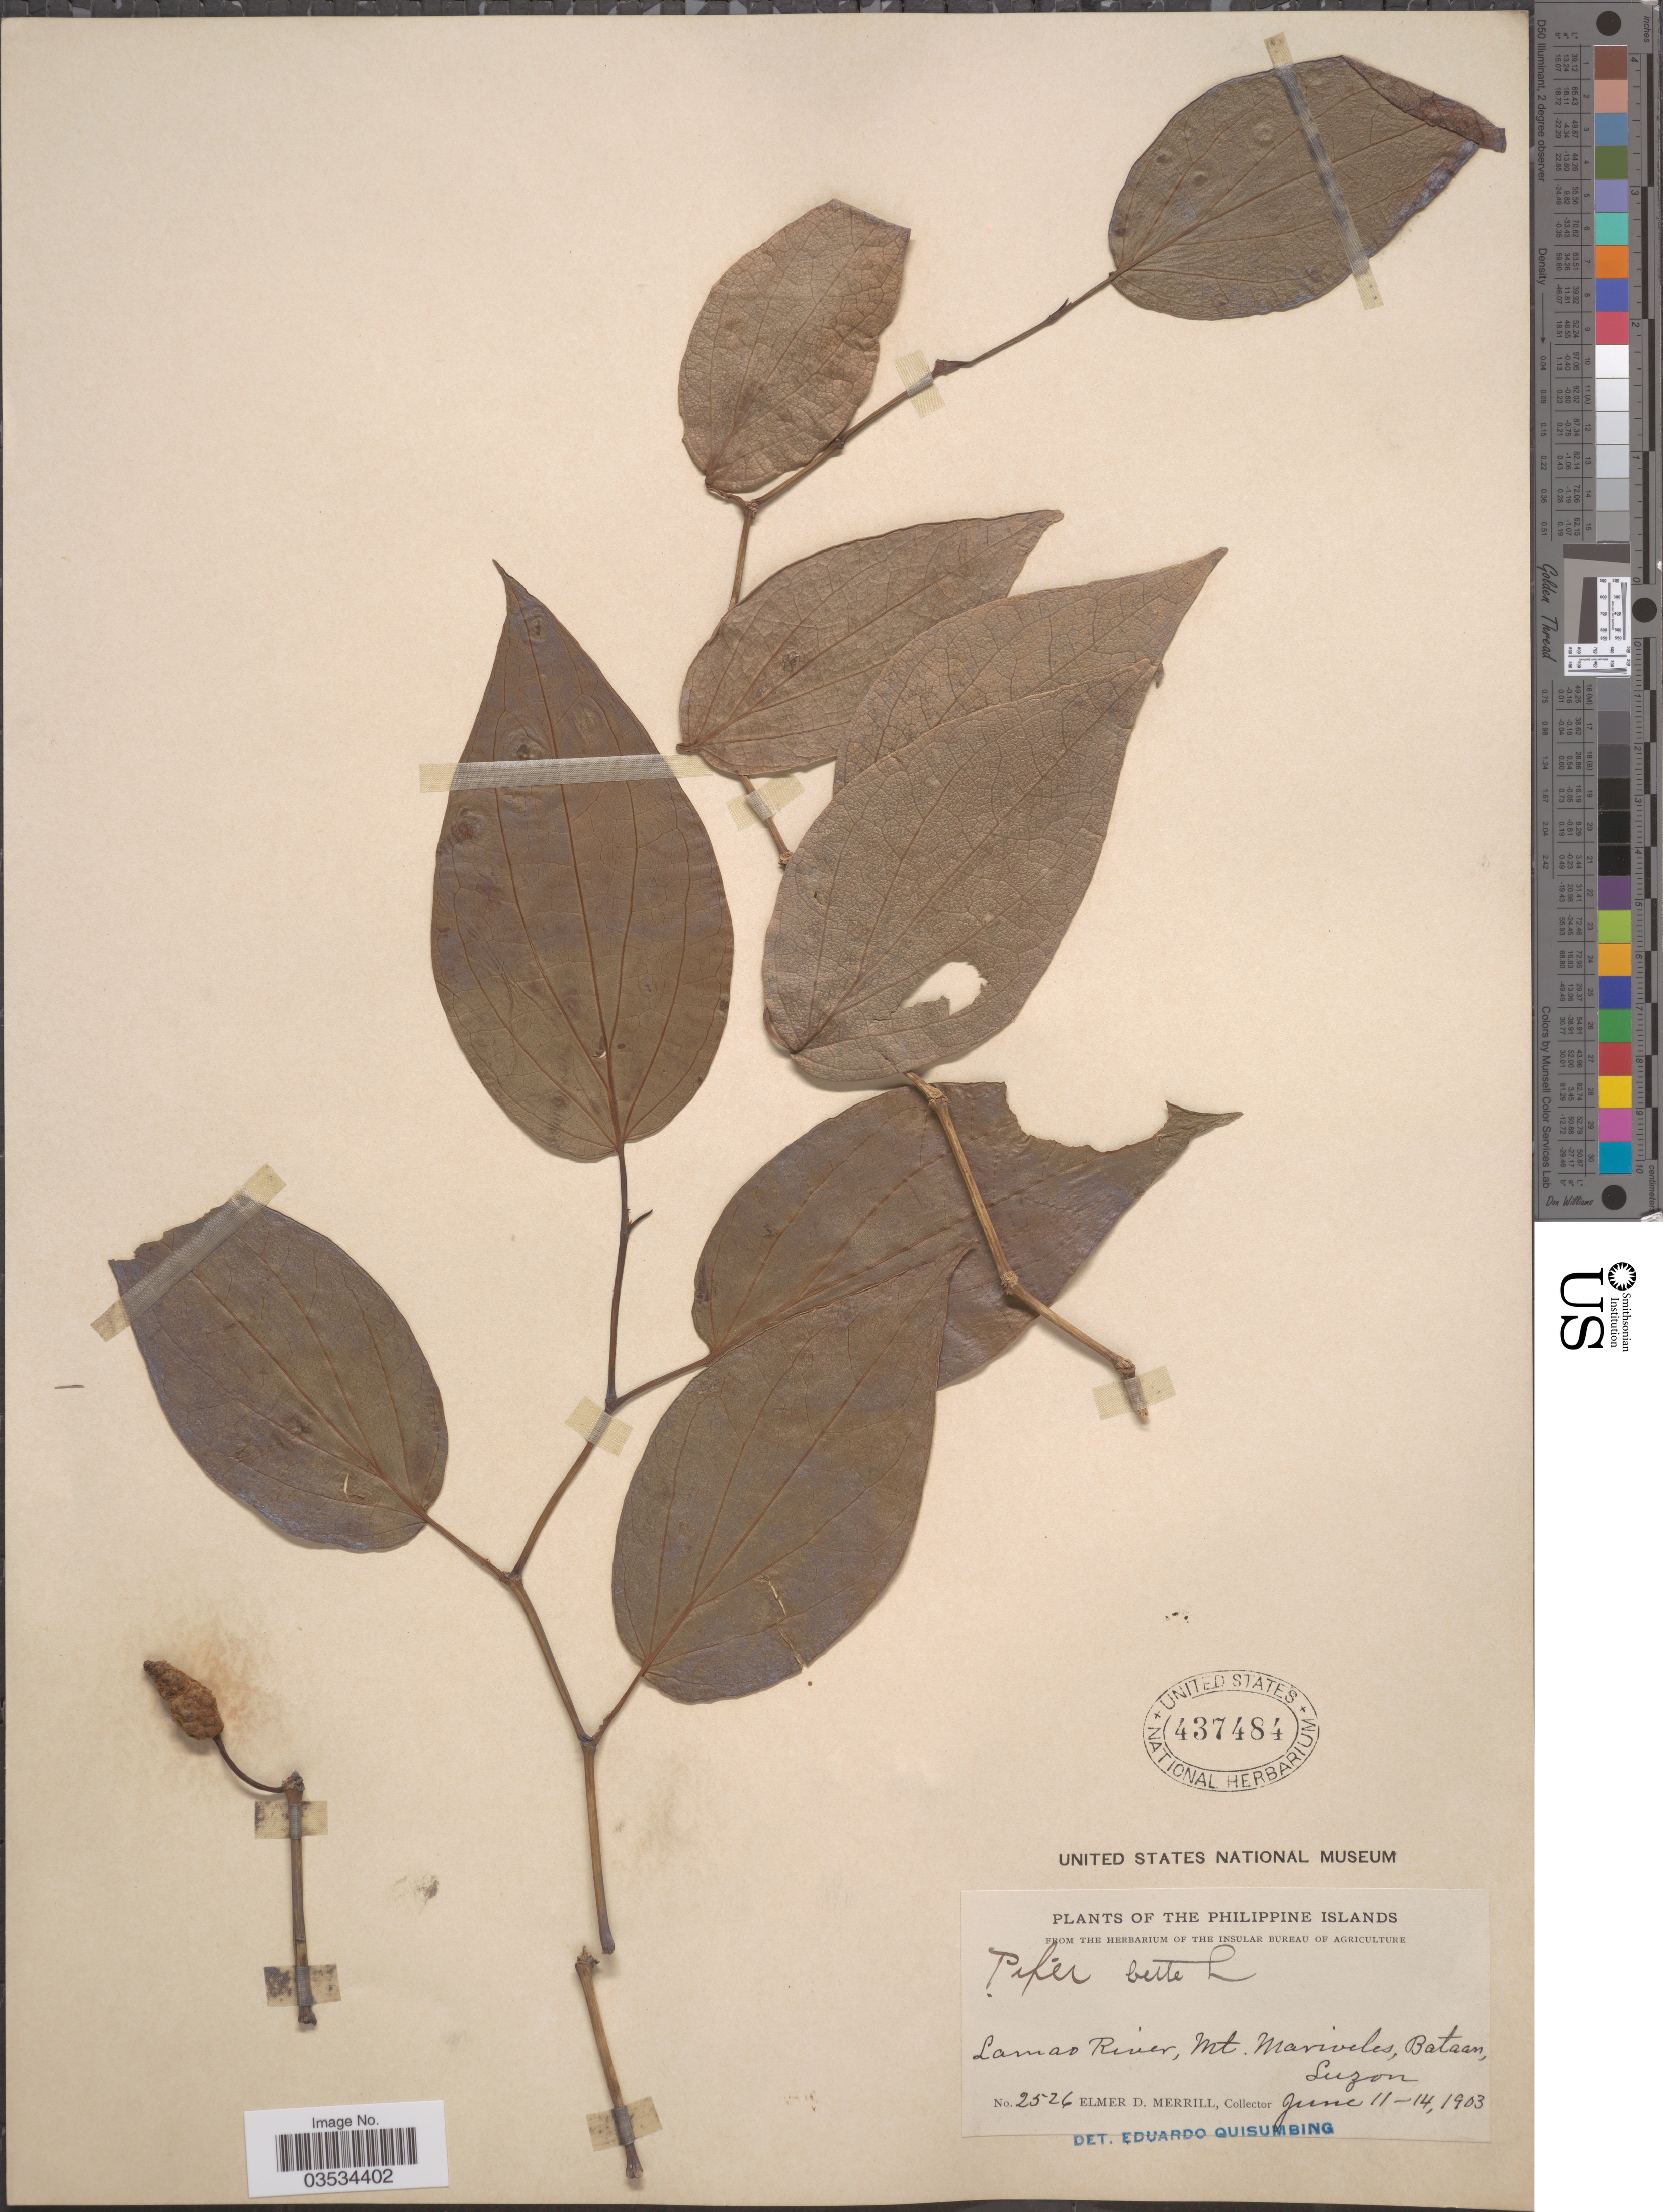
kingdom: Plantae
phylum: Tracheophyta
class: Magnoliopsida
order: Piperales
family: Piperaceae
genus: Piper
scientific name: Piper betle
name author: L.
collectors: E. D. Merrill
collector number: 2526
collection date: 1903-06-11/1903-06-14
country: Philippines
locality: The Philippine Islands. Lamao River, Mt. Mariveles, Bataan, Luzon.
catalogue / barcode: US 437484